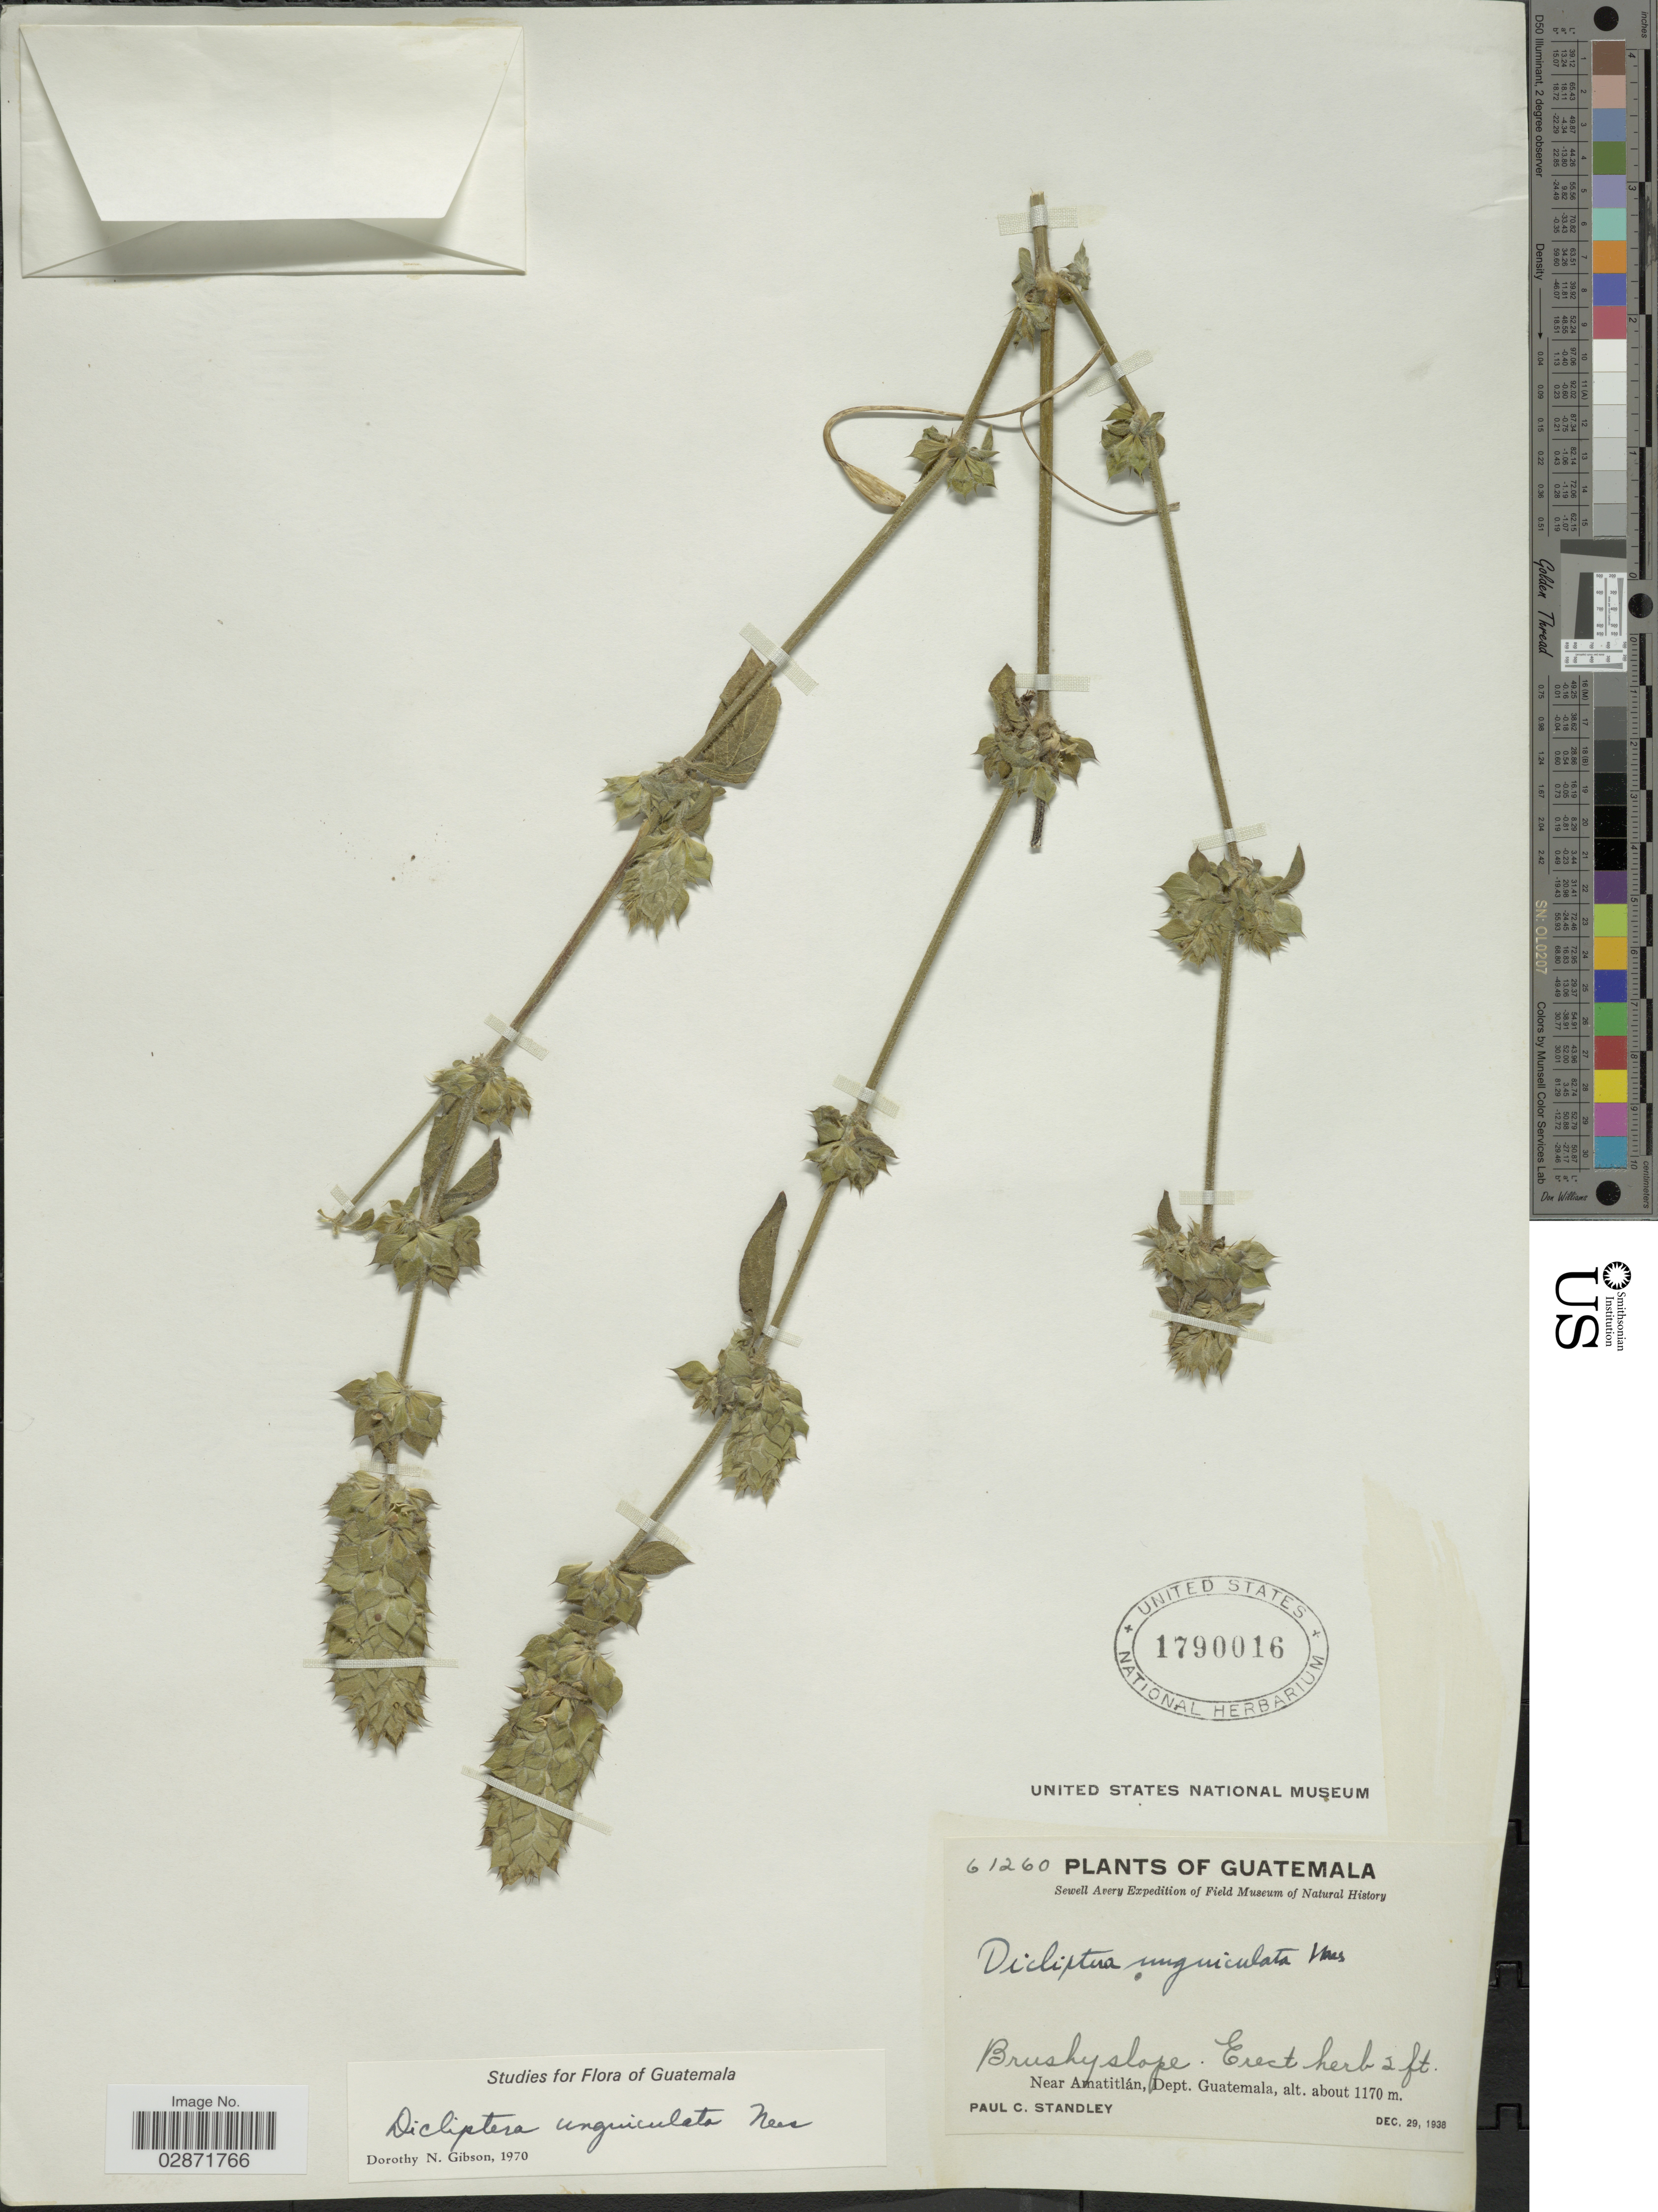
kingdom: Plantae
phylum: Tracheophyta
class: Magnoliopsida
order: Lamiales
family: Acanthaceae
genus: Dicliptera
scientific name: Dicliptera unguiculata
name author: Nees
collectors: P. C. Standley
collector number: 61260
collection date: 1938-12-29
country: Guatemala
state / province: Guatemala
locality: Near Amatitlán, Dept. Guatemala.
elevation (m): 1170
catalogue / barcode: US 1790016